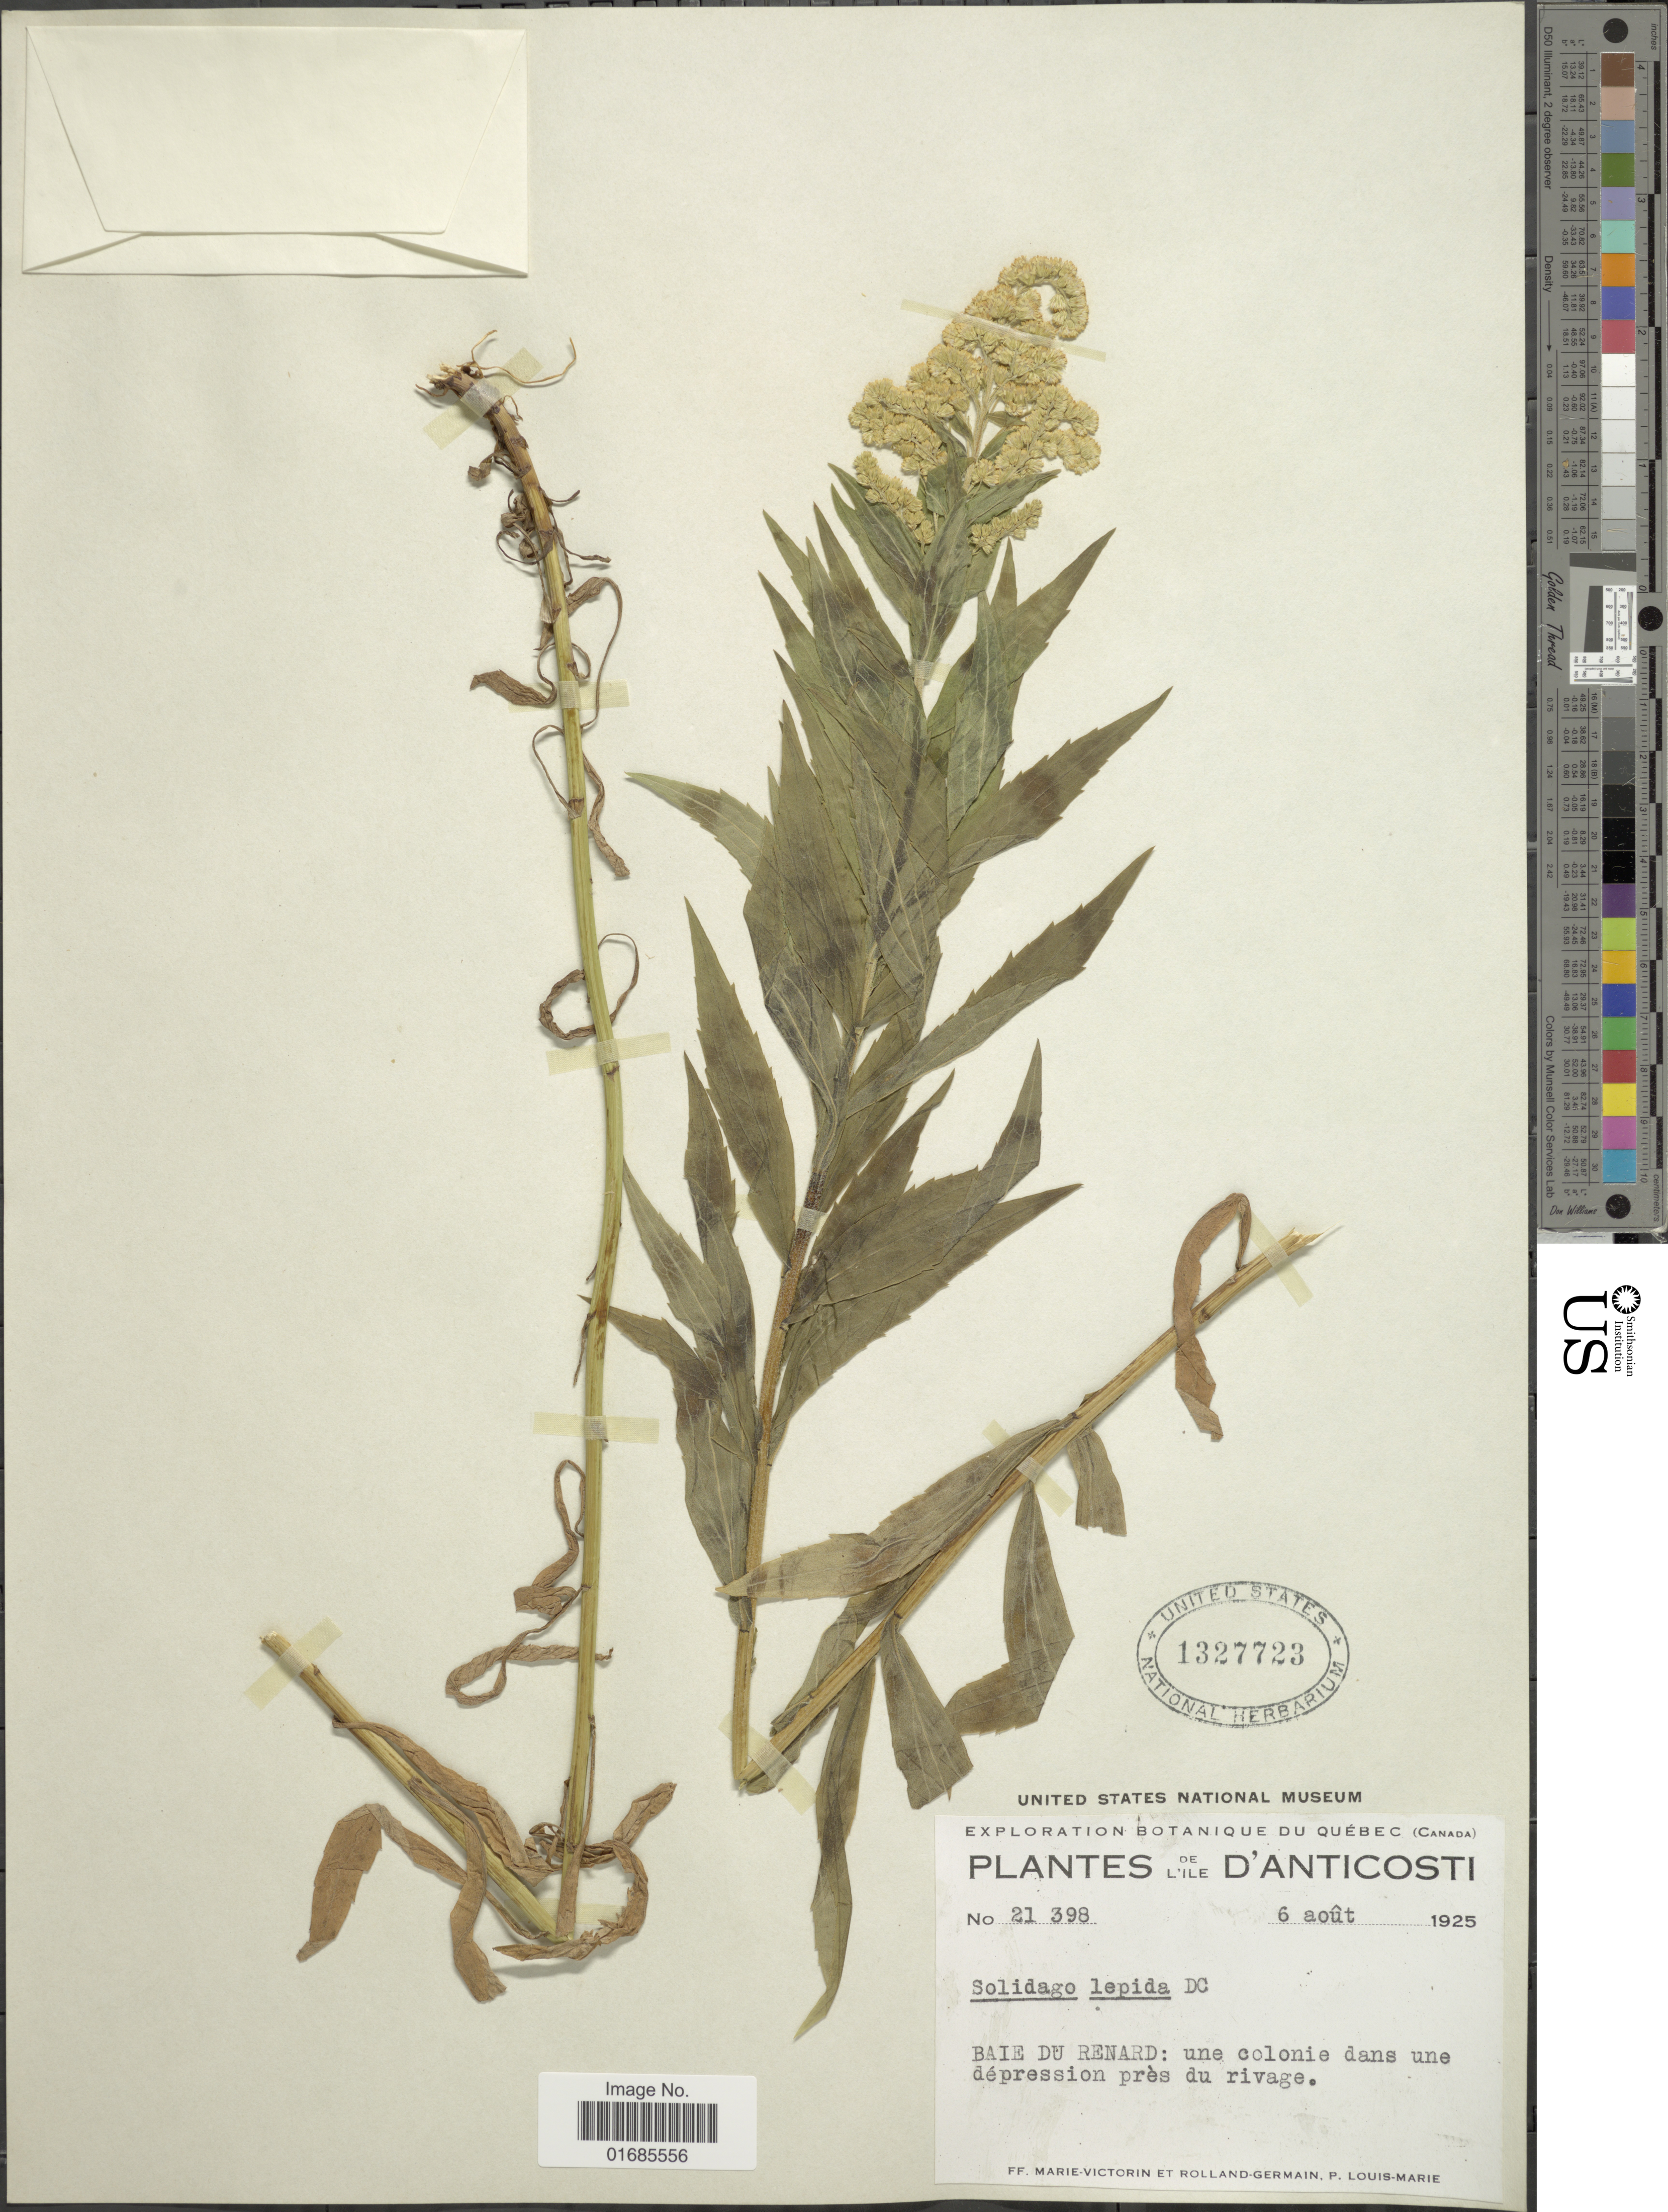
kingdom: Plantae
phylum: Tracheophyta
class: Magnoliopsida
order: Asterales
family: Asteraceae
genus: Solidago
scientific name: Solidago canadensis var. salebrosa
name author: (Piper) M.E. Jones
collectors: F. Marie-Victorin, Rolland-Germain & L.-M. LaLonde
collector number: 21398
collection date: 1925-08-06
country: Canada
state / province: Quebec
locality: D'Anticosti, Baie du Renard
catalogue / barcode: US 1327723